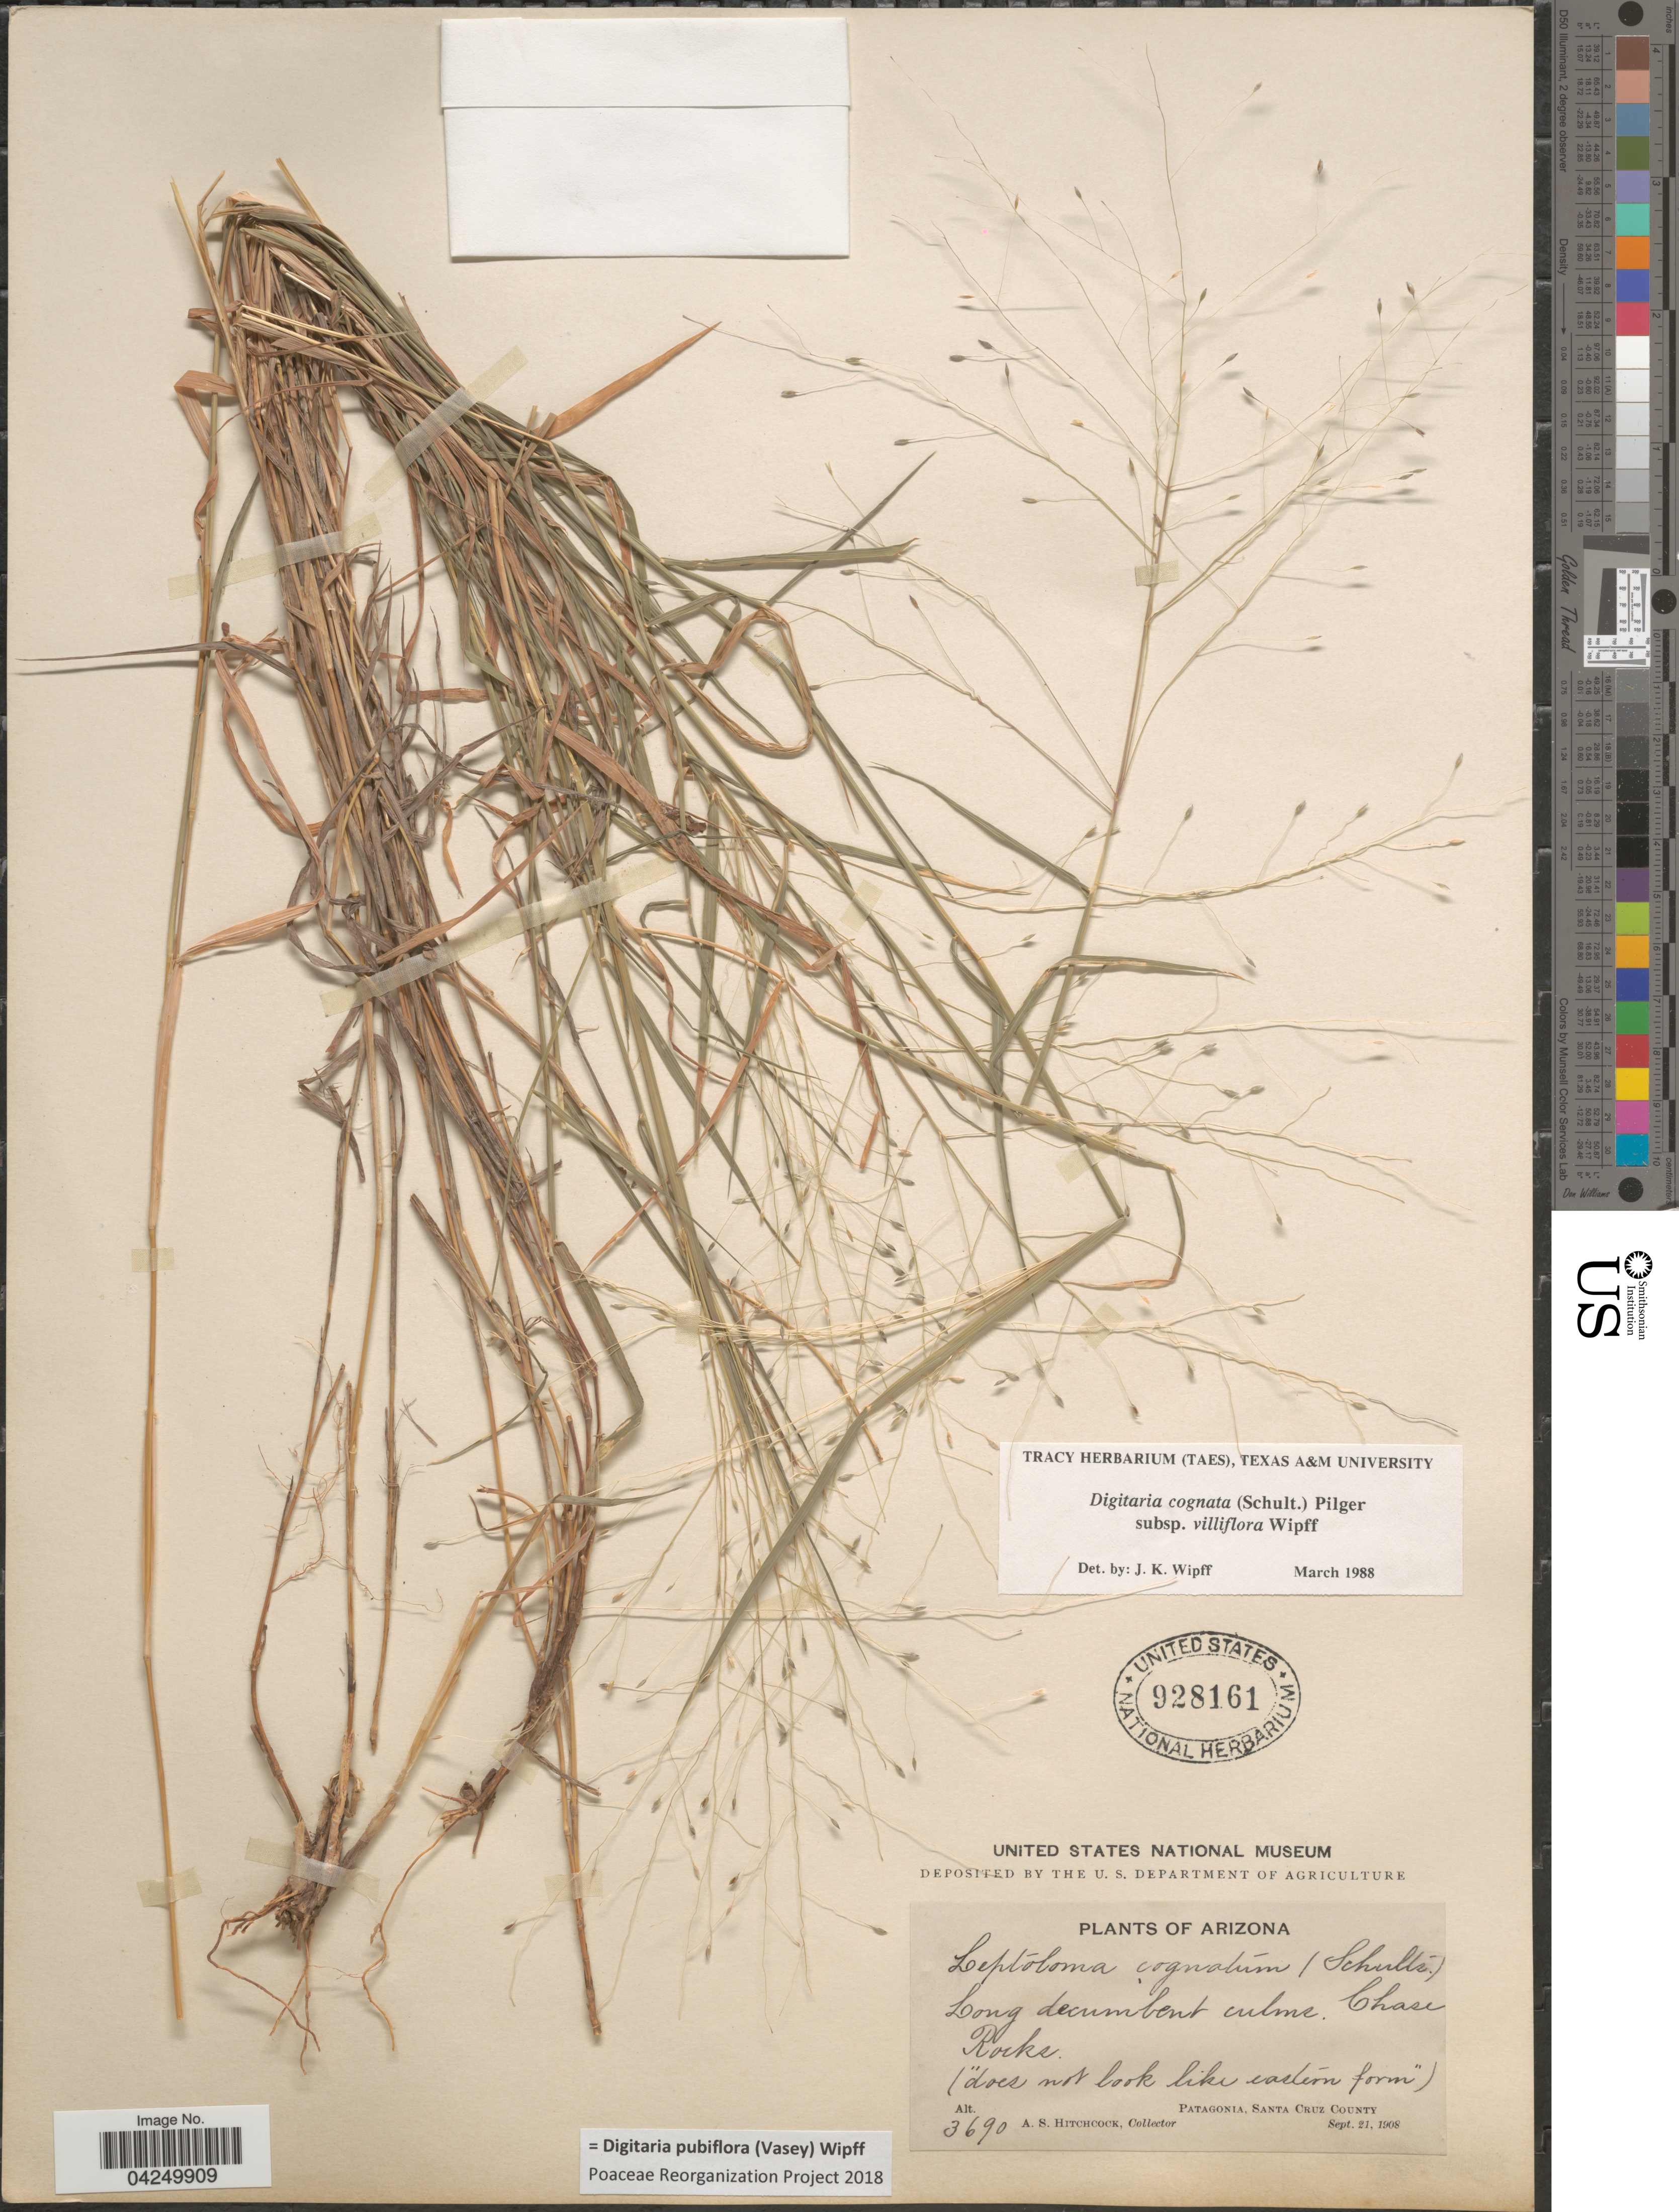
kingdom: Plantae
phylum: Tracheophyta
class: Liliopsida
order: Poales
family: Poaceae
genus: Digitaria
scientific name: Digitaria pubiflora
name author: (Vasey) Wipff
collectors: A. S. Hitchcock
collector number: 3690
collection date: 1908-09-21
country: United States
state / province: Arizona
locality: Chase Rocks. Patagonia, Santa Cruz County.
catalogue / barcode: US 928161